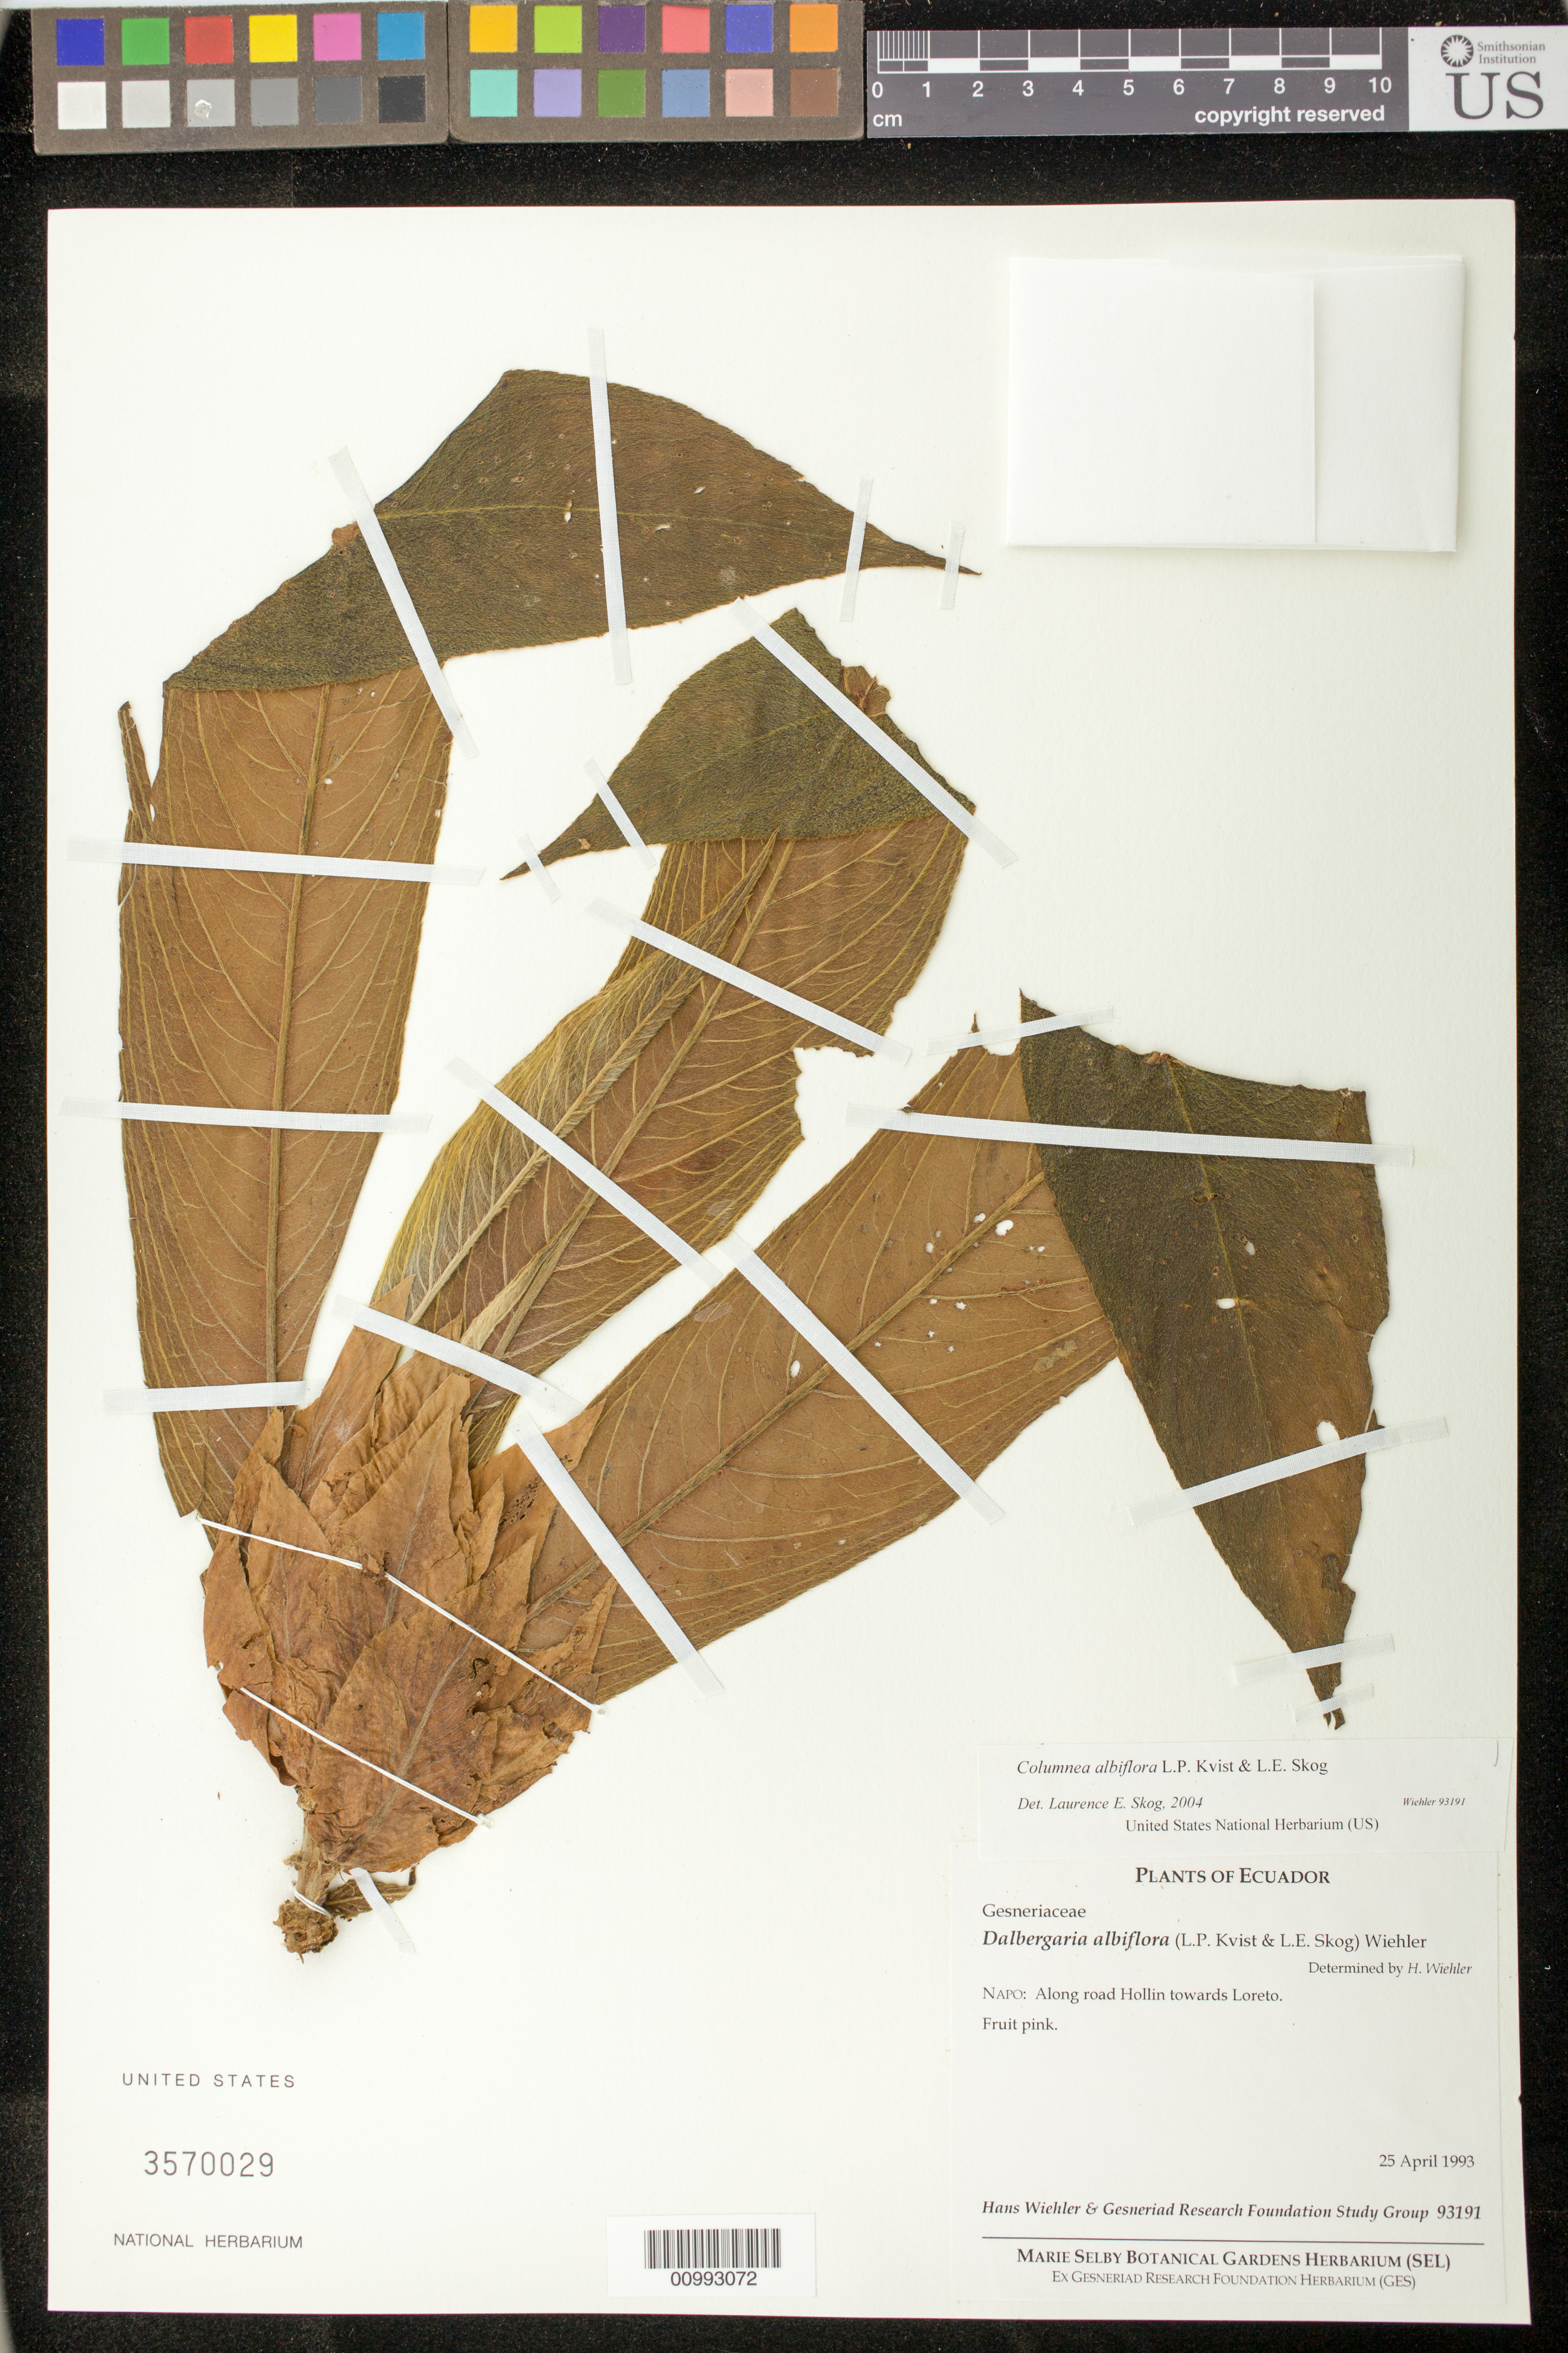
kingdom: Plantae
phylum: Tracheophyta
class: Magnoliopsida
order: Lamiales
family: Gesneriaceae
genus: Columnea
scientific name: Columnea albiflora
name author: L.P. Kvist & L.E. Skog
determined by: Skog, Laurence E.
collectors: H. J. Wiehler & Gesneriad Research Foundation Study Group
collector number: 93191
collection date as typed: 25 Apr 1993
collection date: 1993-04-25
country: Ecuador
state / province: Napo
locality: Napo: Along road Hollin towards Loreto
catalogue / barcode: US 3570029